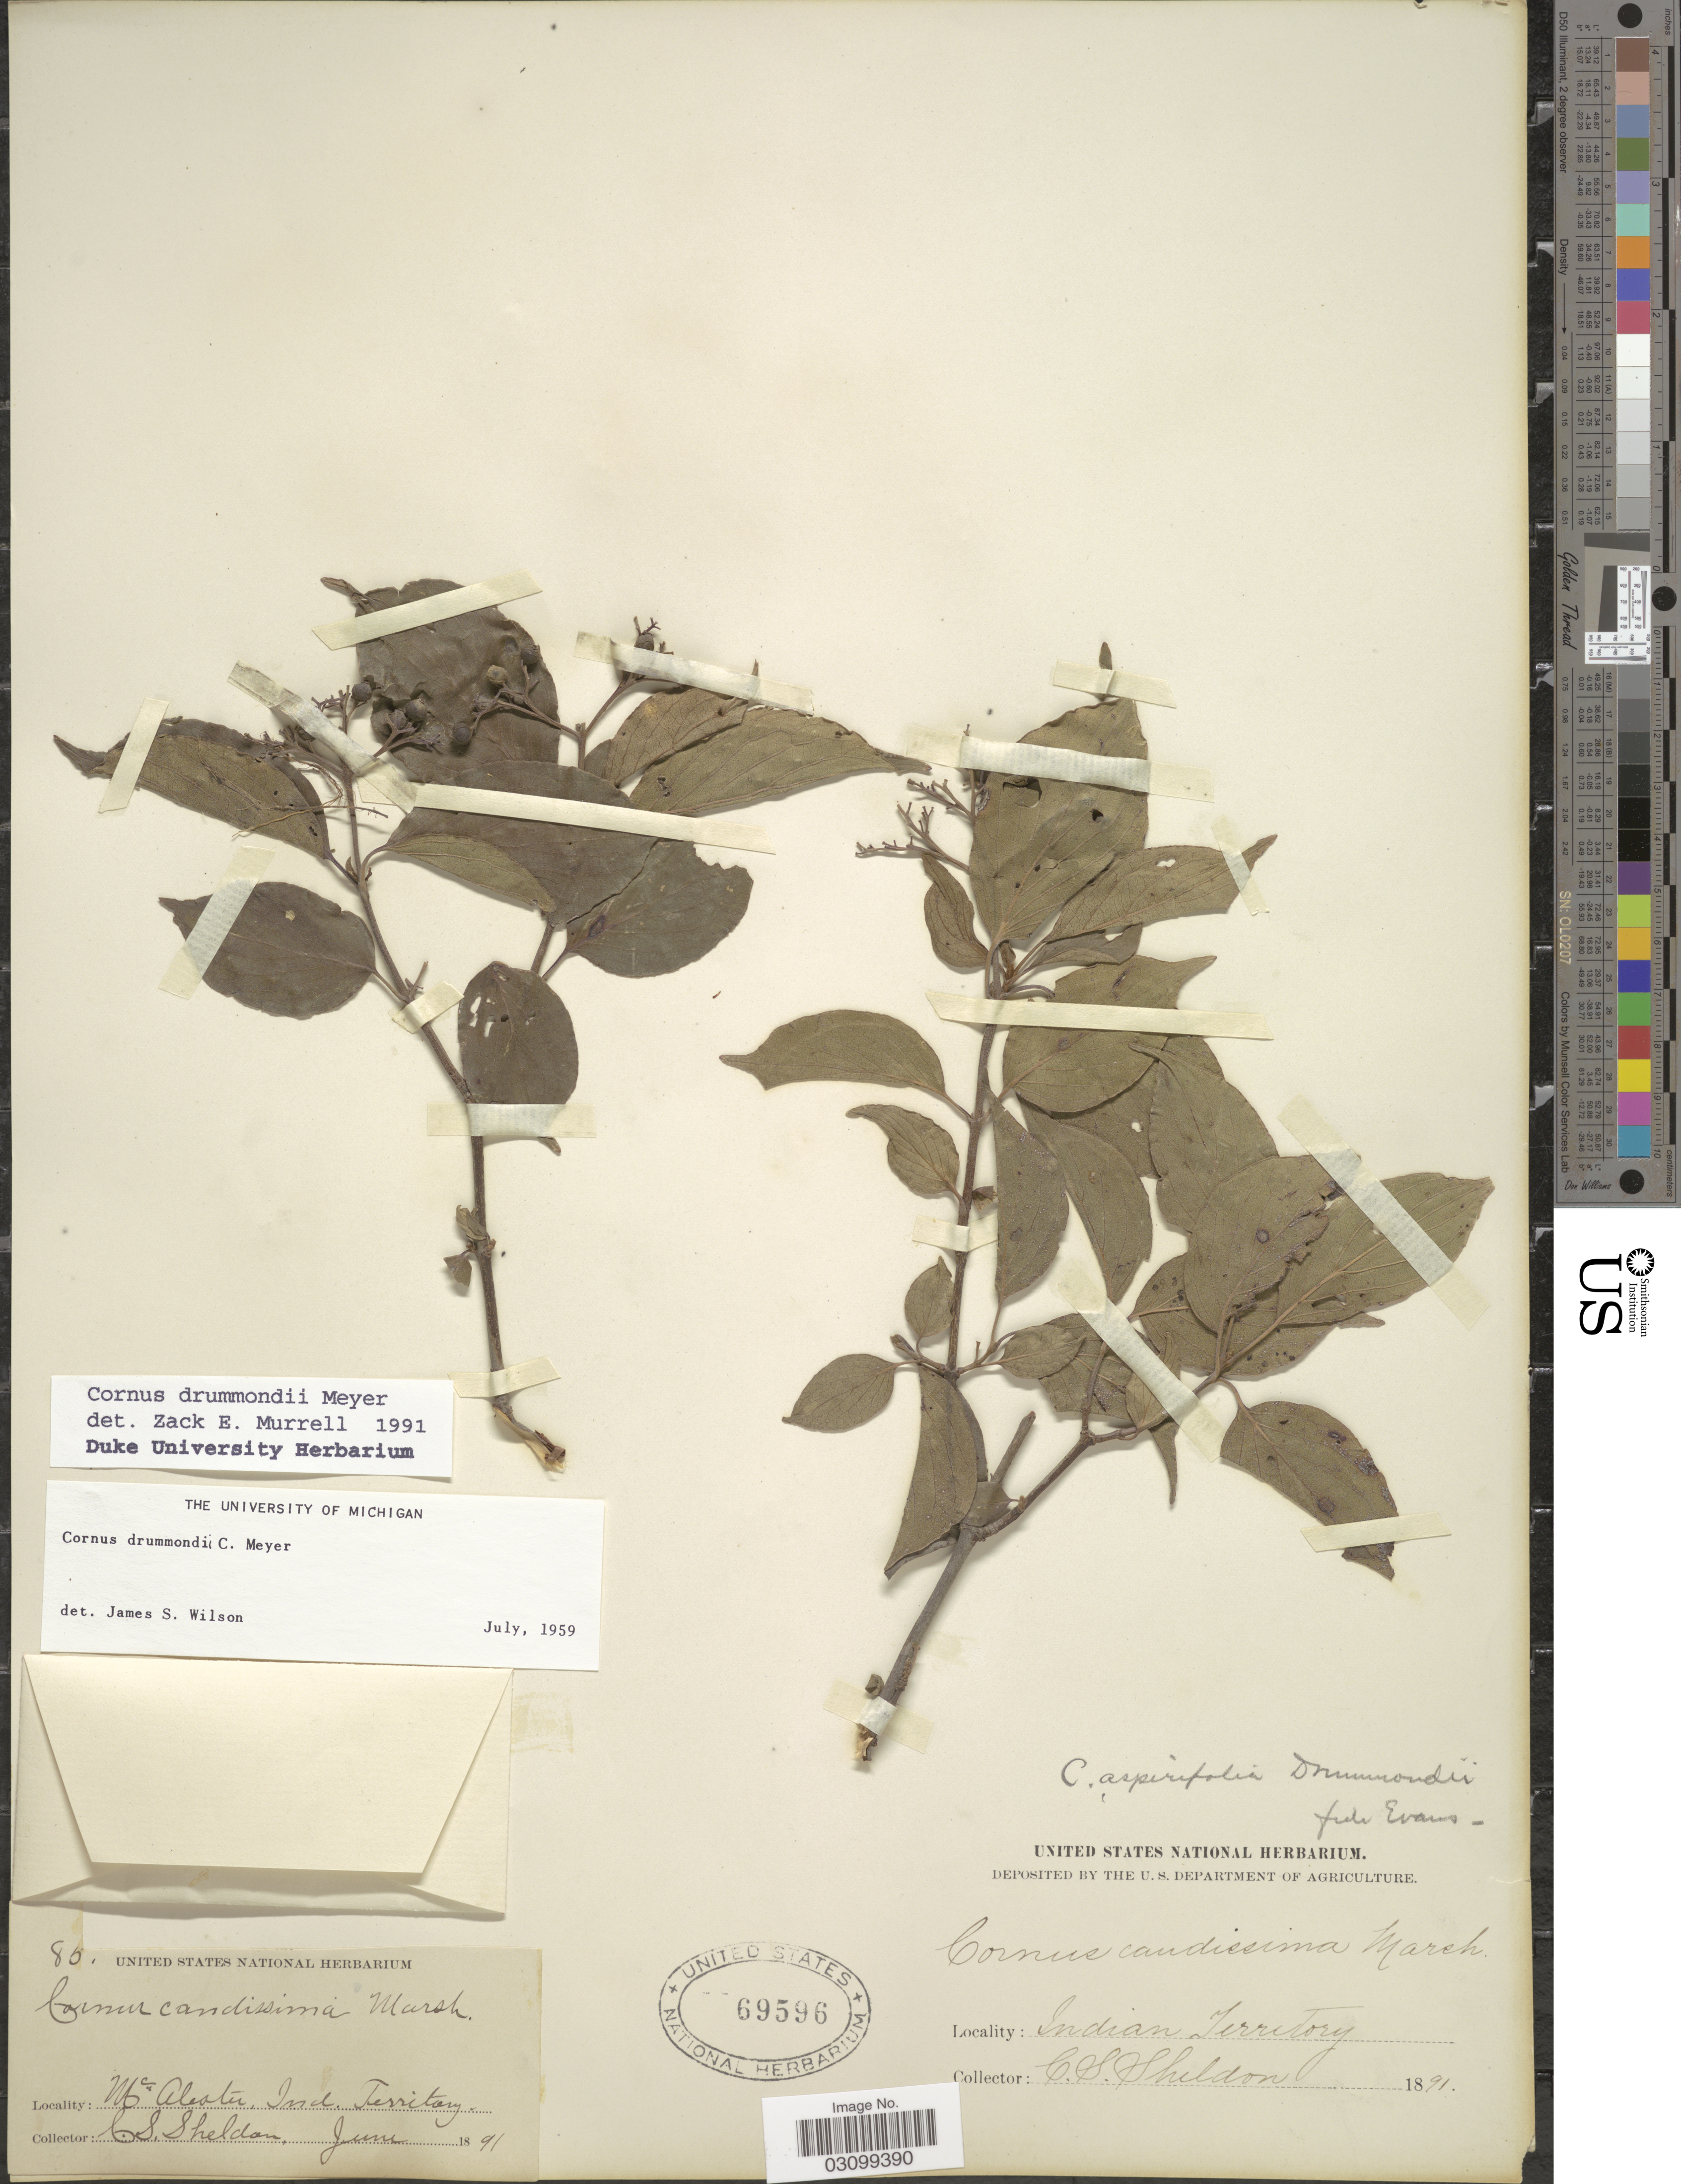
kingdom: Plantae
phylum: Tracheophyta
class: Magnoliopsida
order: Cornales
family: Cornaceae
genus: Cornus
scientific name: Cornus drummondii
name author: C.A. Mey.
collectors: C. S. Sheldon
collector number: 85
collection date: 1891-06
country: United States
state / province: Oklahoma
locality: McAlester, Ind. Territory.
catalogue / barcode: US 69596